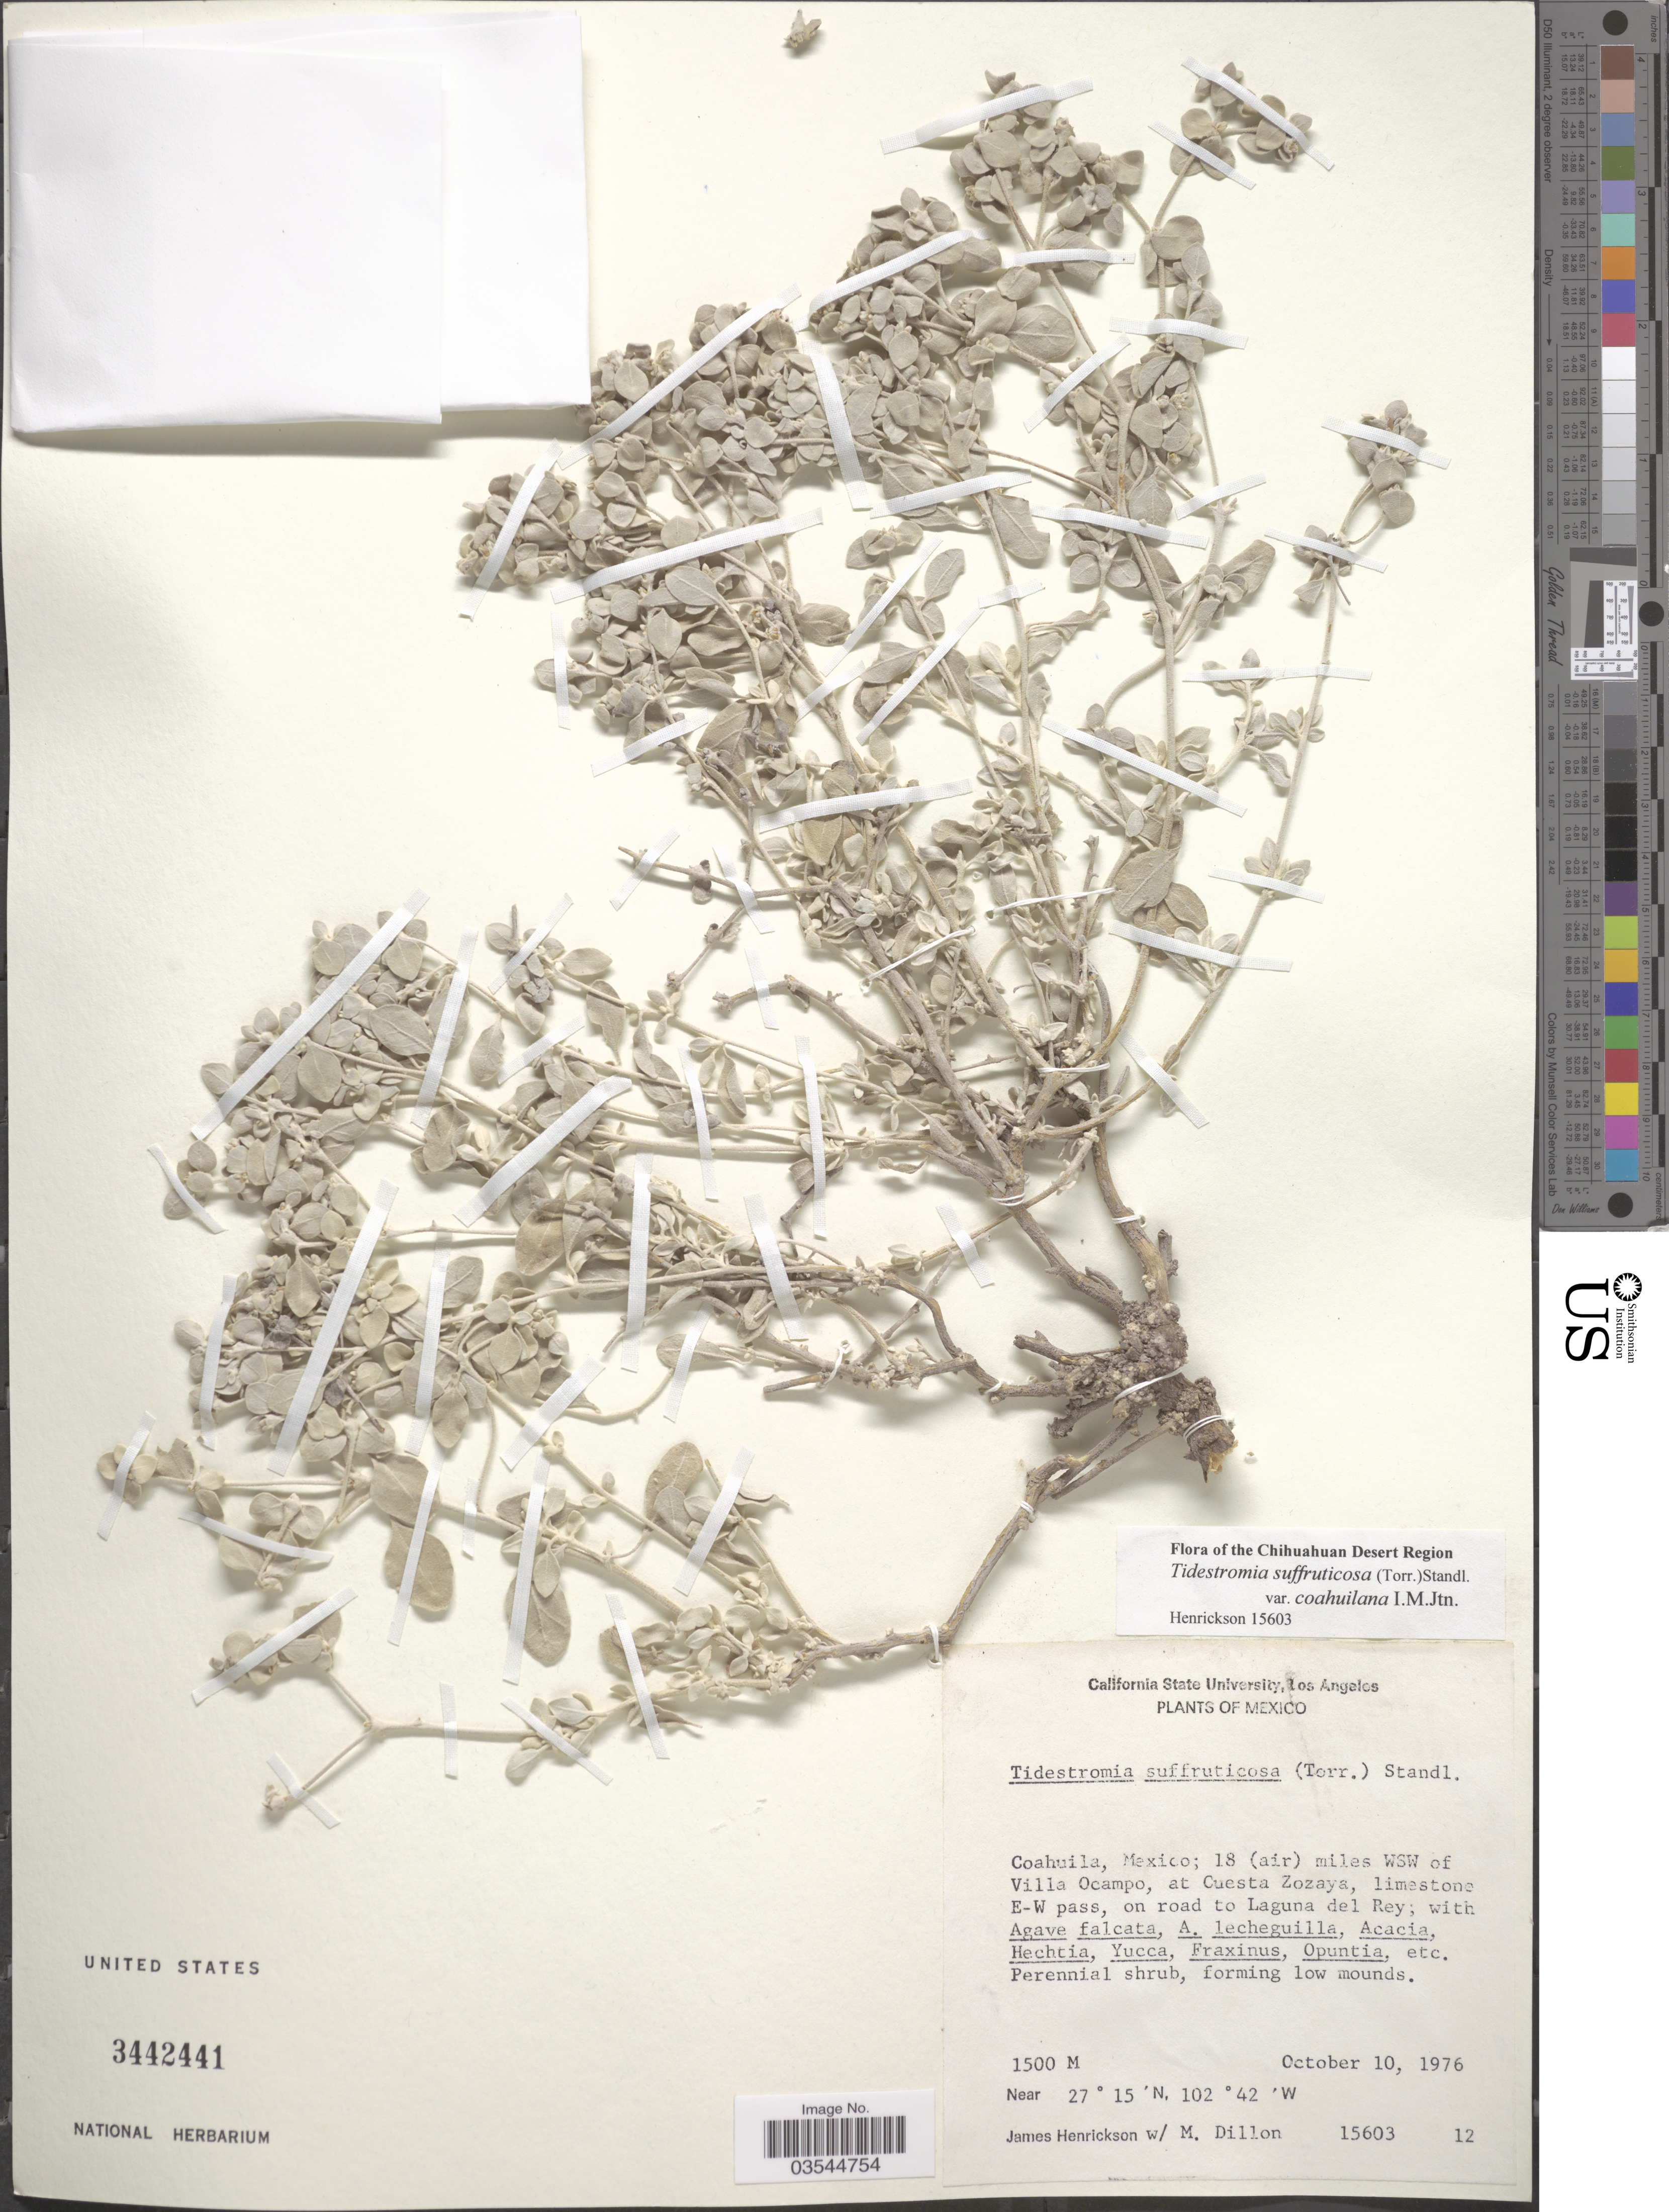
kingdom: Plantae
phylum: Tracheophyta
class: Magnoliopsida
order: Caryophyllales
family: Amaranthaceae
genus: Tidestromia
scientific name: Tidestromia suffruticosa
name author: (Torr.) Standl.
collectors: J. Henrickson & M. O. Dillon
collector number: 15603/12?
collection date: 1976-10-10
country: Mexico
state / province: Coahuila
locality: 18 (air) miles WSW of Villa Ocampo, at Cuesta Zozaya, limestone E-W pass, on road to Laguna del Rey.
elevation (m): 1500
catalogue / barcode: US 3442441